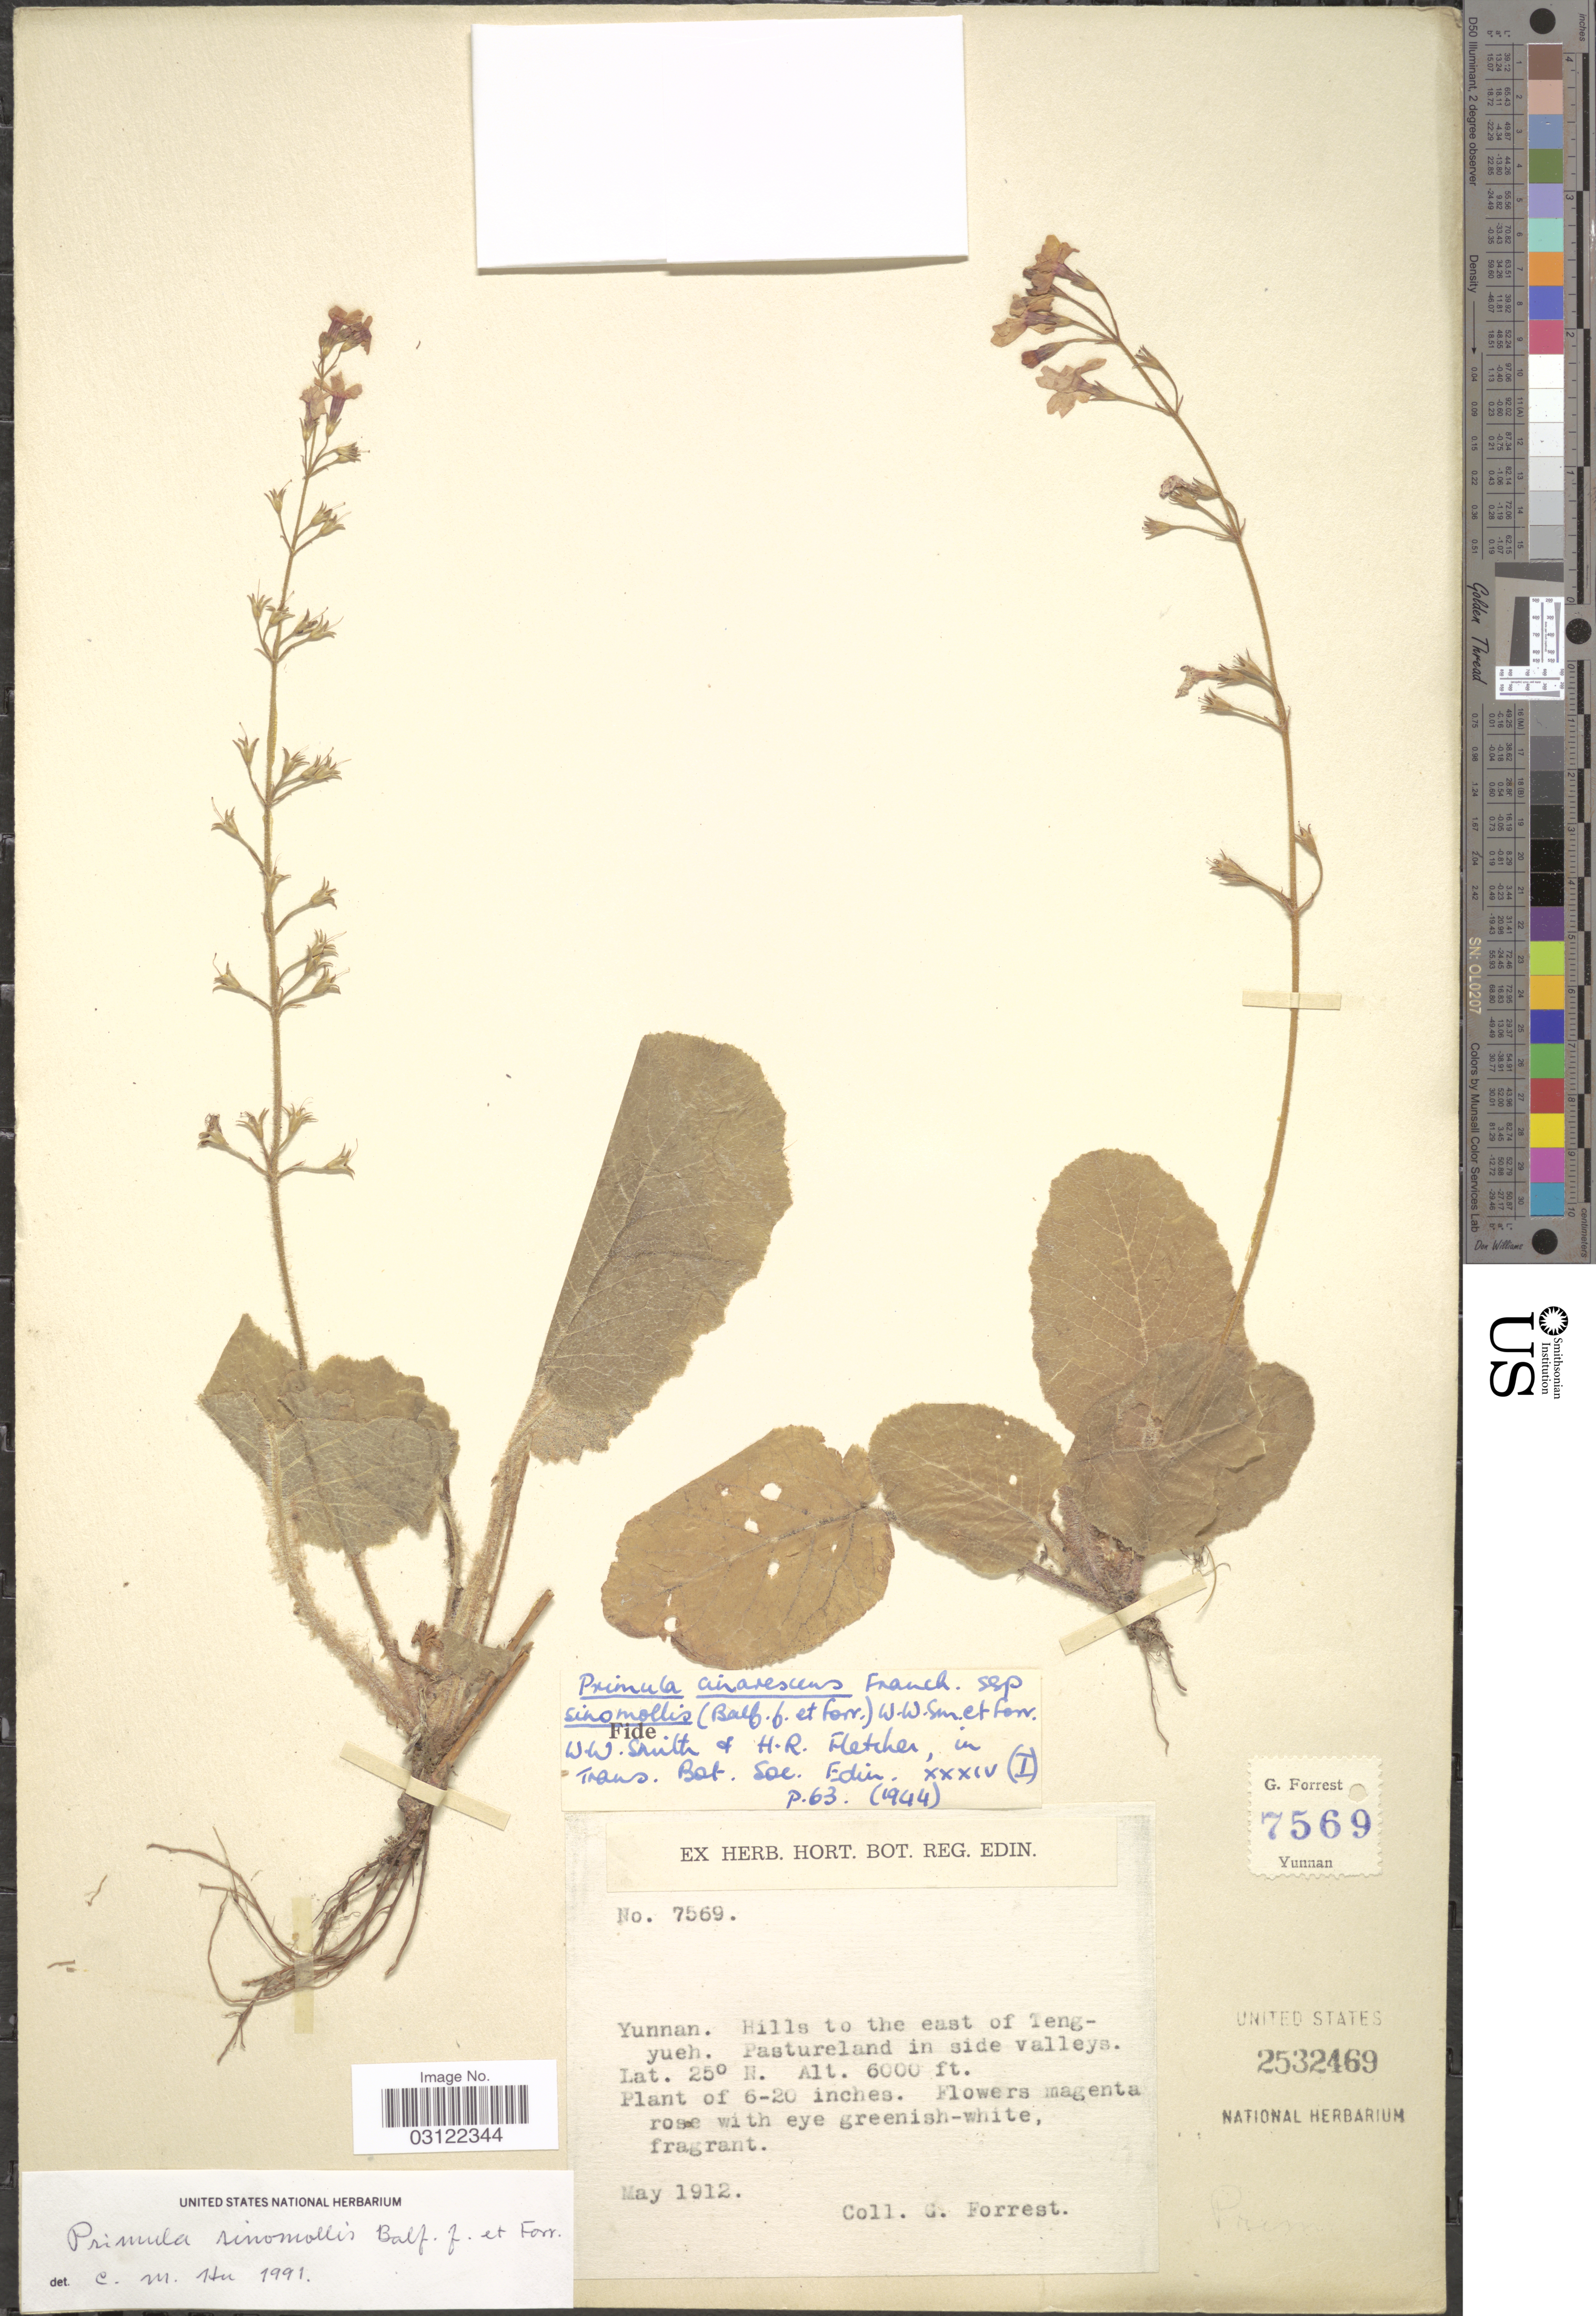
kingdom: Plantae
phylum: Tracheophyta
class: Magnoliopsida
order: Ericales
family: Primulaceae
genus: Primula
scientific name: Primula sinomollis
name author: Balf. f. & Forrest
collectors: G. Forrest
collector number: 7569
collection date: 1912-05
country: China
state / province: Yunnan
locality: Hills to the east of Teng-yueh. Pastureland in side valleys.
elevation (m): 1829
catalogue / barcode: US 2532469